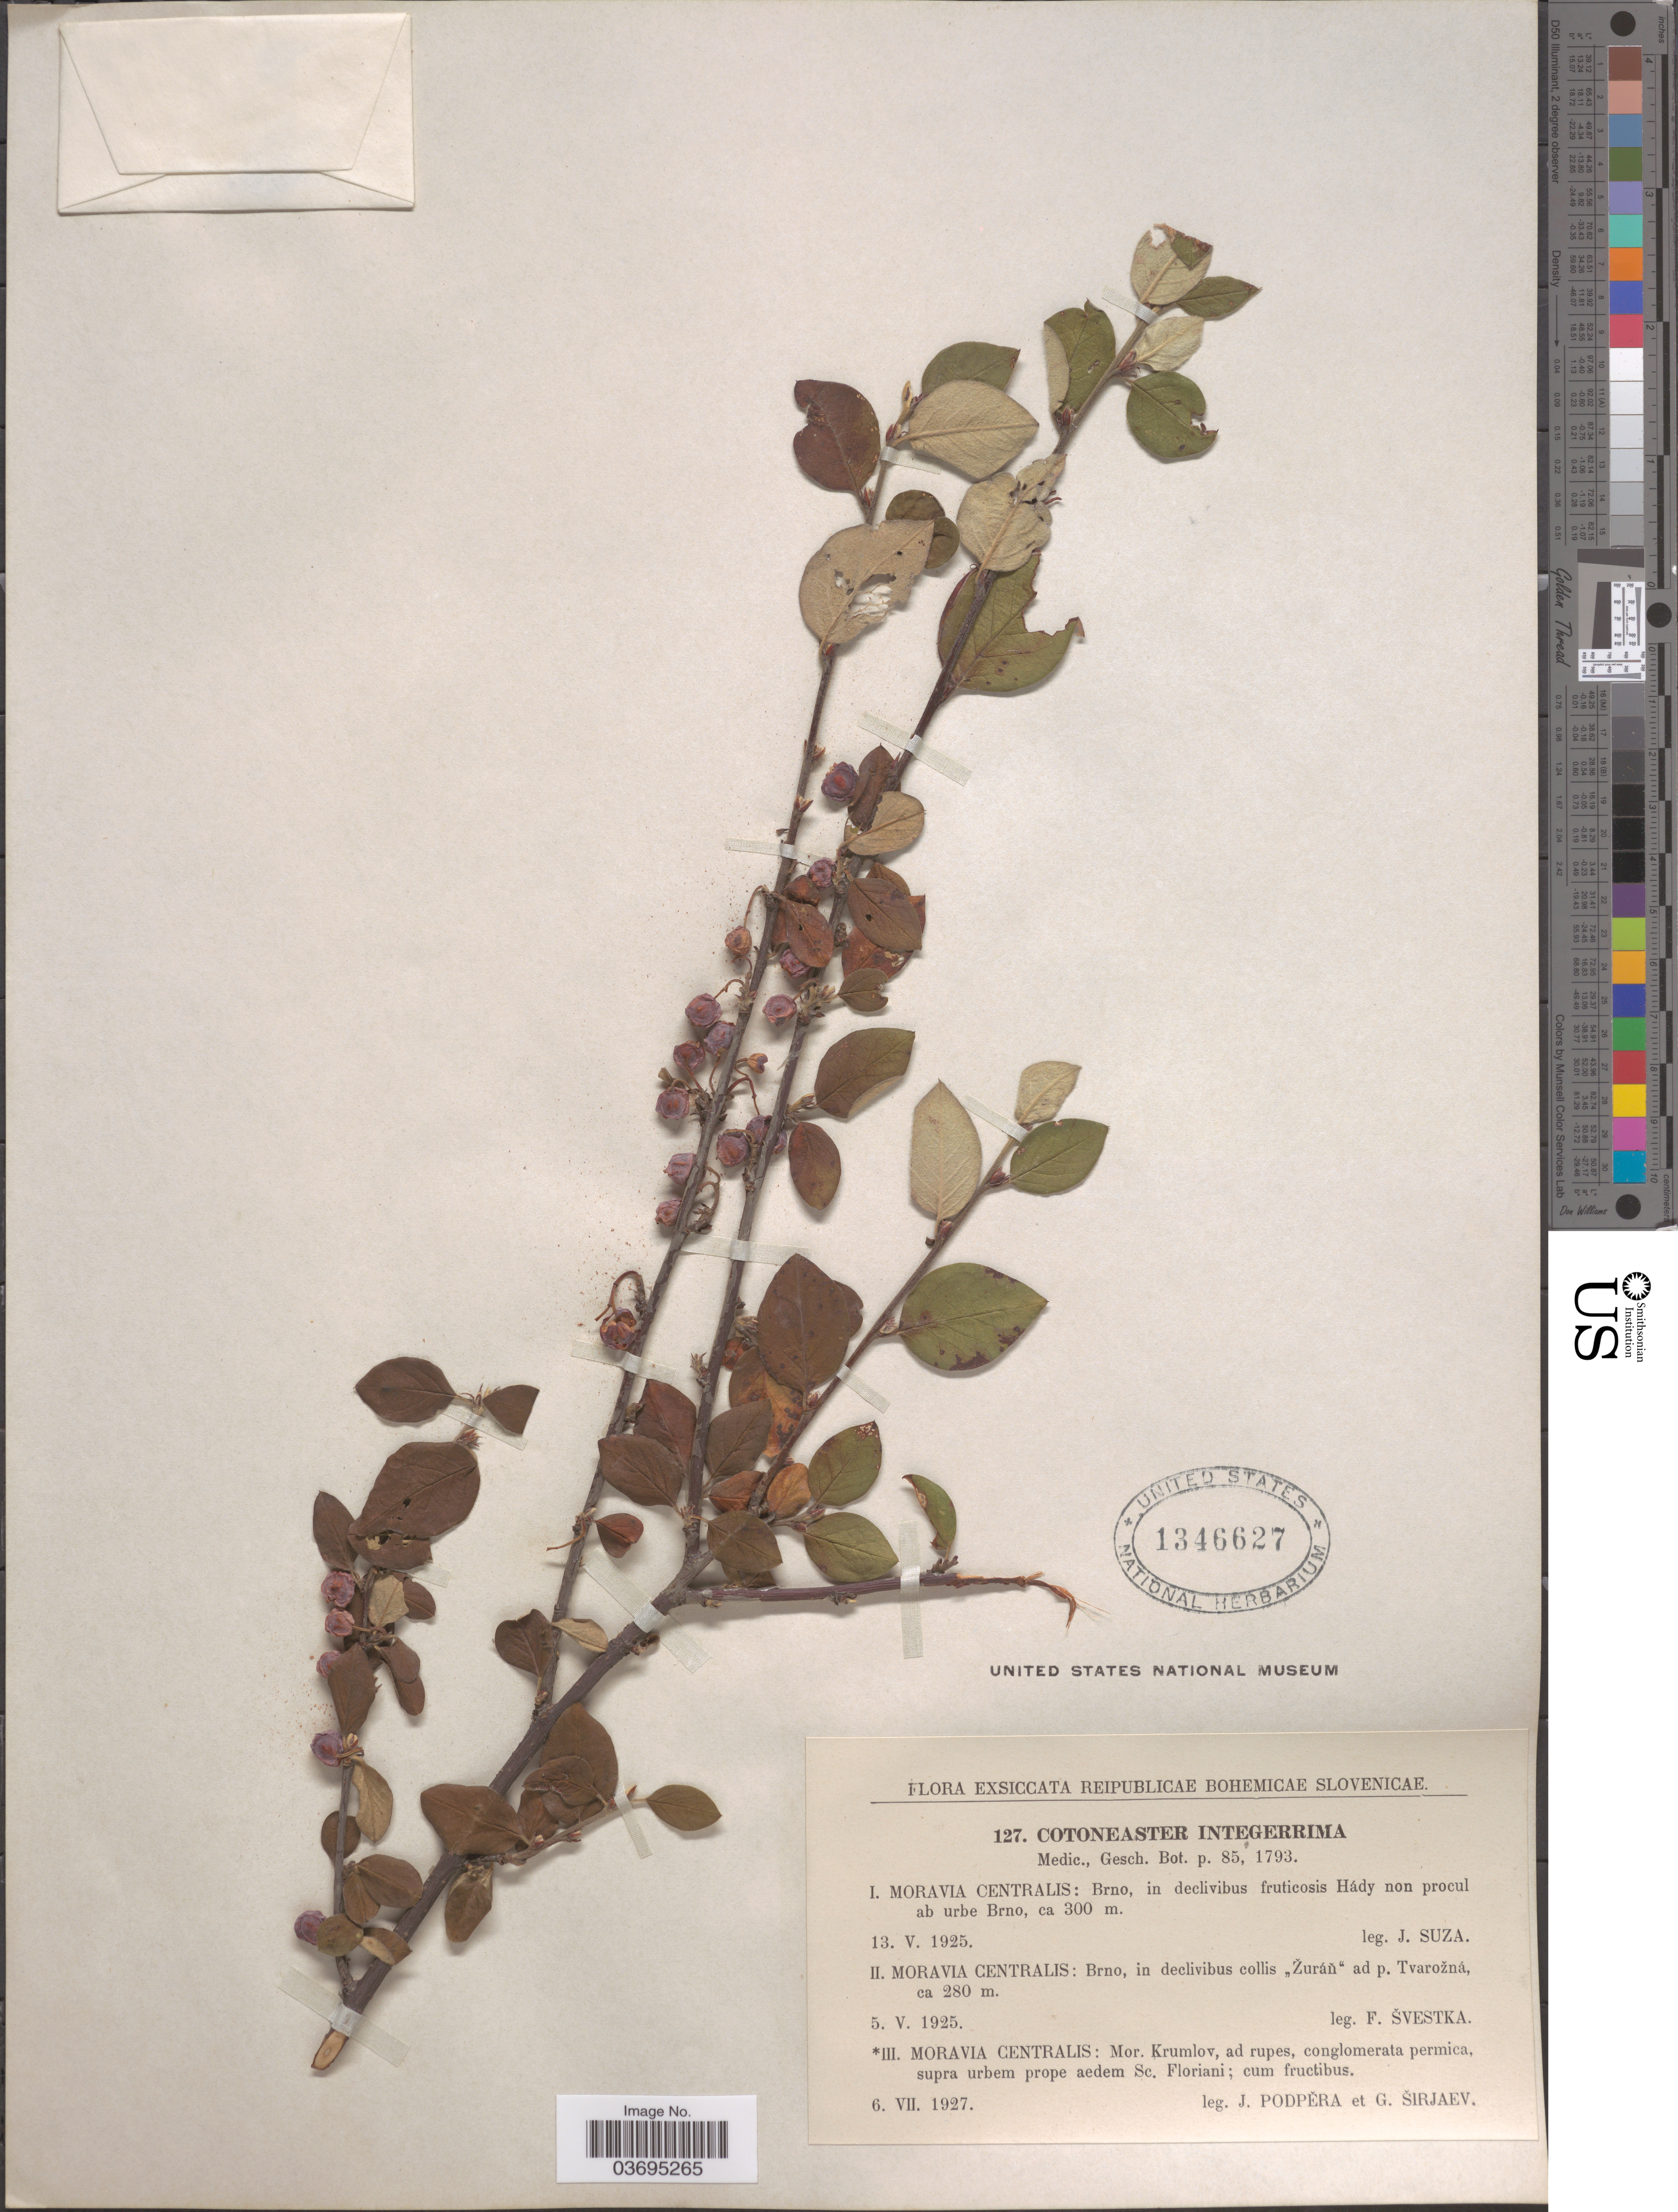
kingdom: Plantae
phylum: Tracheophyta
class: Magnoliopsida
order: Rosales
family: Rosaceae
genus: Cotoneaster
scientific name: Cotoneaster integerrimus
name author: Medik.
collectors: J. Podpera & G. Sirjaev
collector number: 127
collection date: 1927-07-06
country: Czechia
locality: Reipublicae Bohemicae Slovenicae. Moravia Centralis: Mor. Krumlov, supra urbem prope aedem Sc. Floriani.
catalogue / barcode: US 1346627